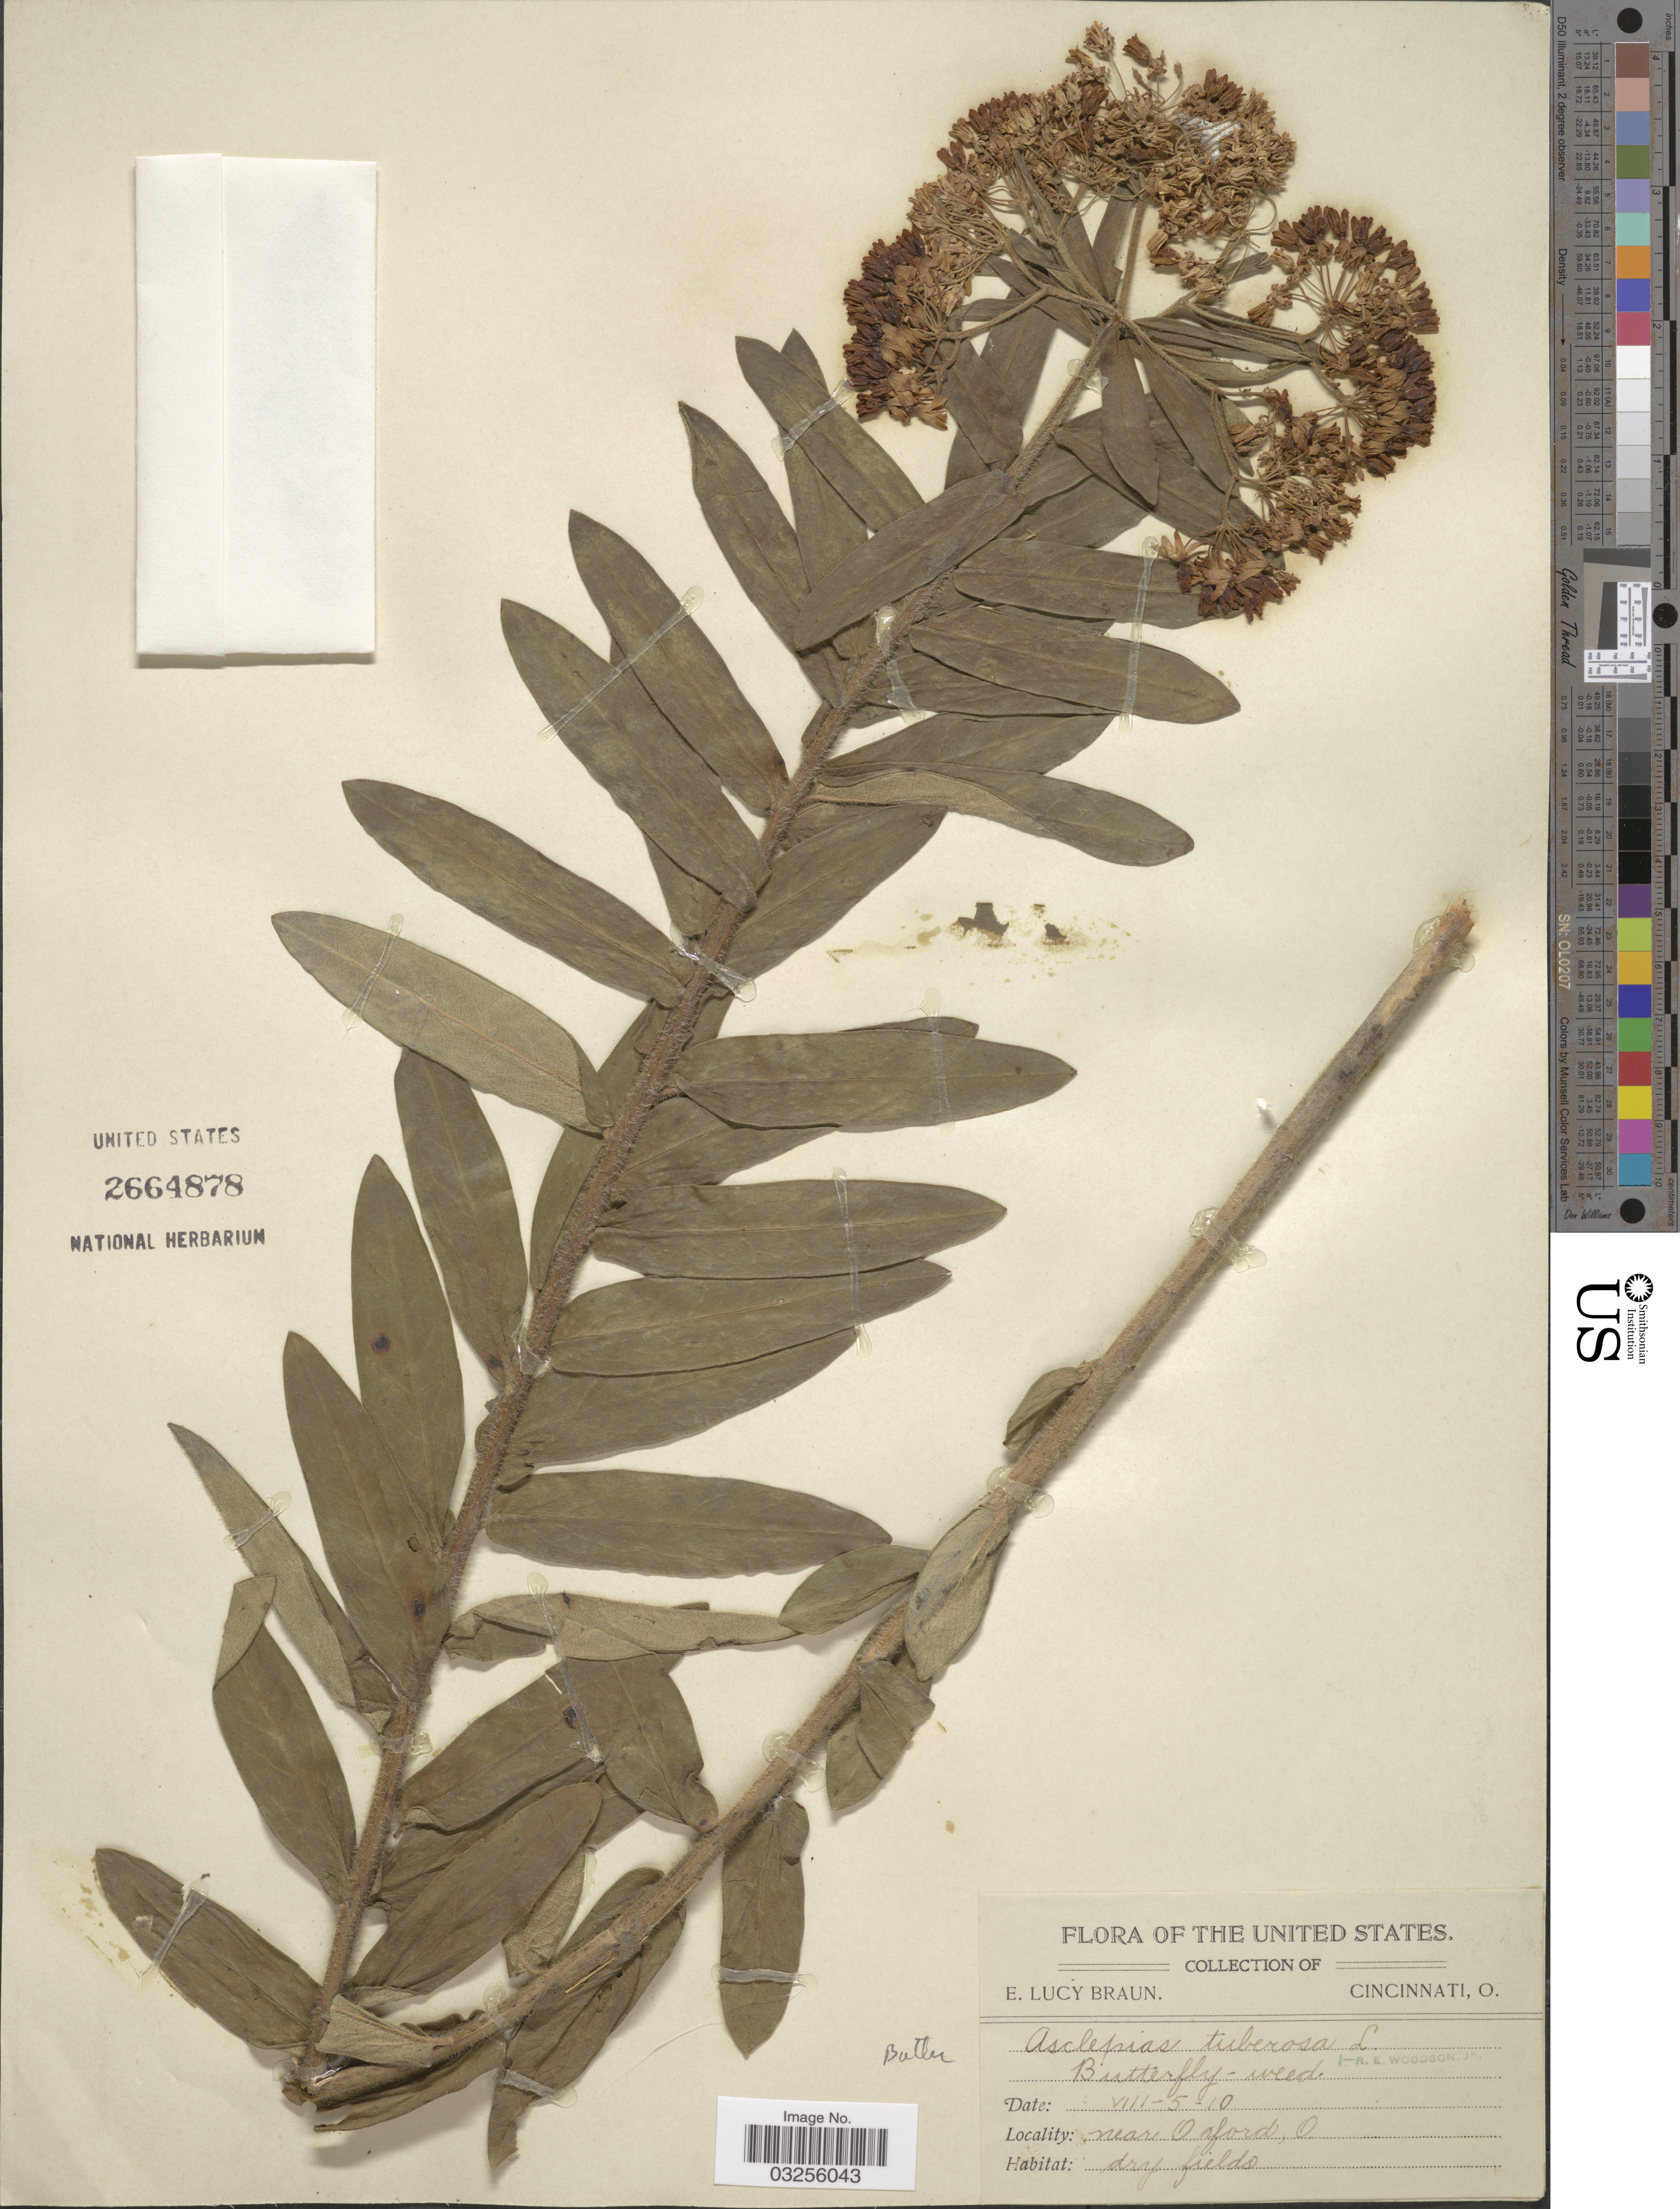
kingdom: Plantae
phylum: Tracheophyta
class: Magnoliopsida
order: Gentianales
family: Apocynaceae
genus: Asclepias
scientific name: Asclepias tuberosa subsp. tuberosa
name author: L.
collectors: E. Braun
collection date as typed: Transcribed d/m/y: 5/8/10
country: United States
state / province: Ohio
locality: Near Oxford, O. Butler.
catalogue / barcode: US 2664878